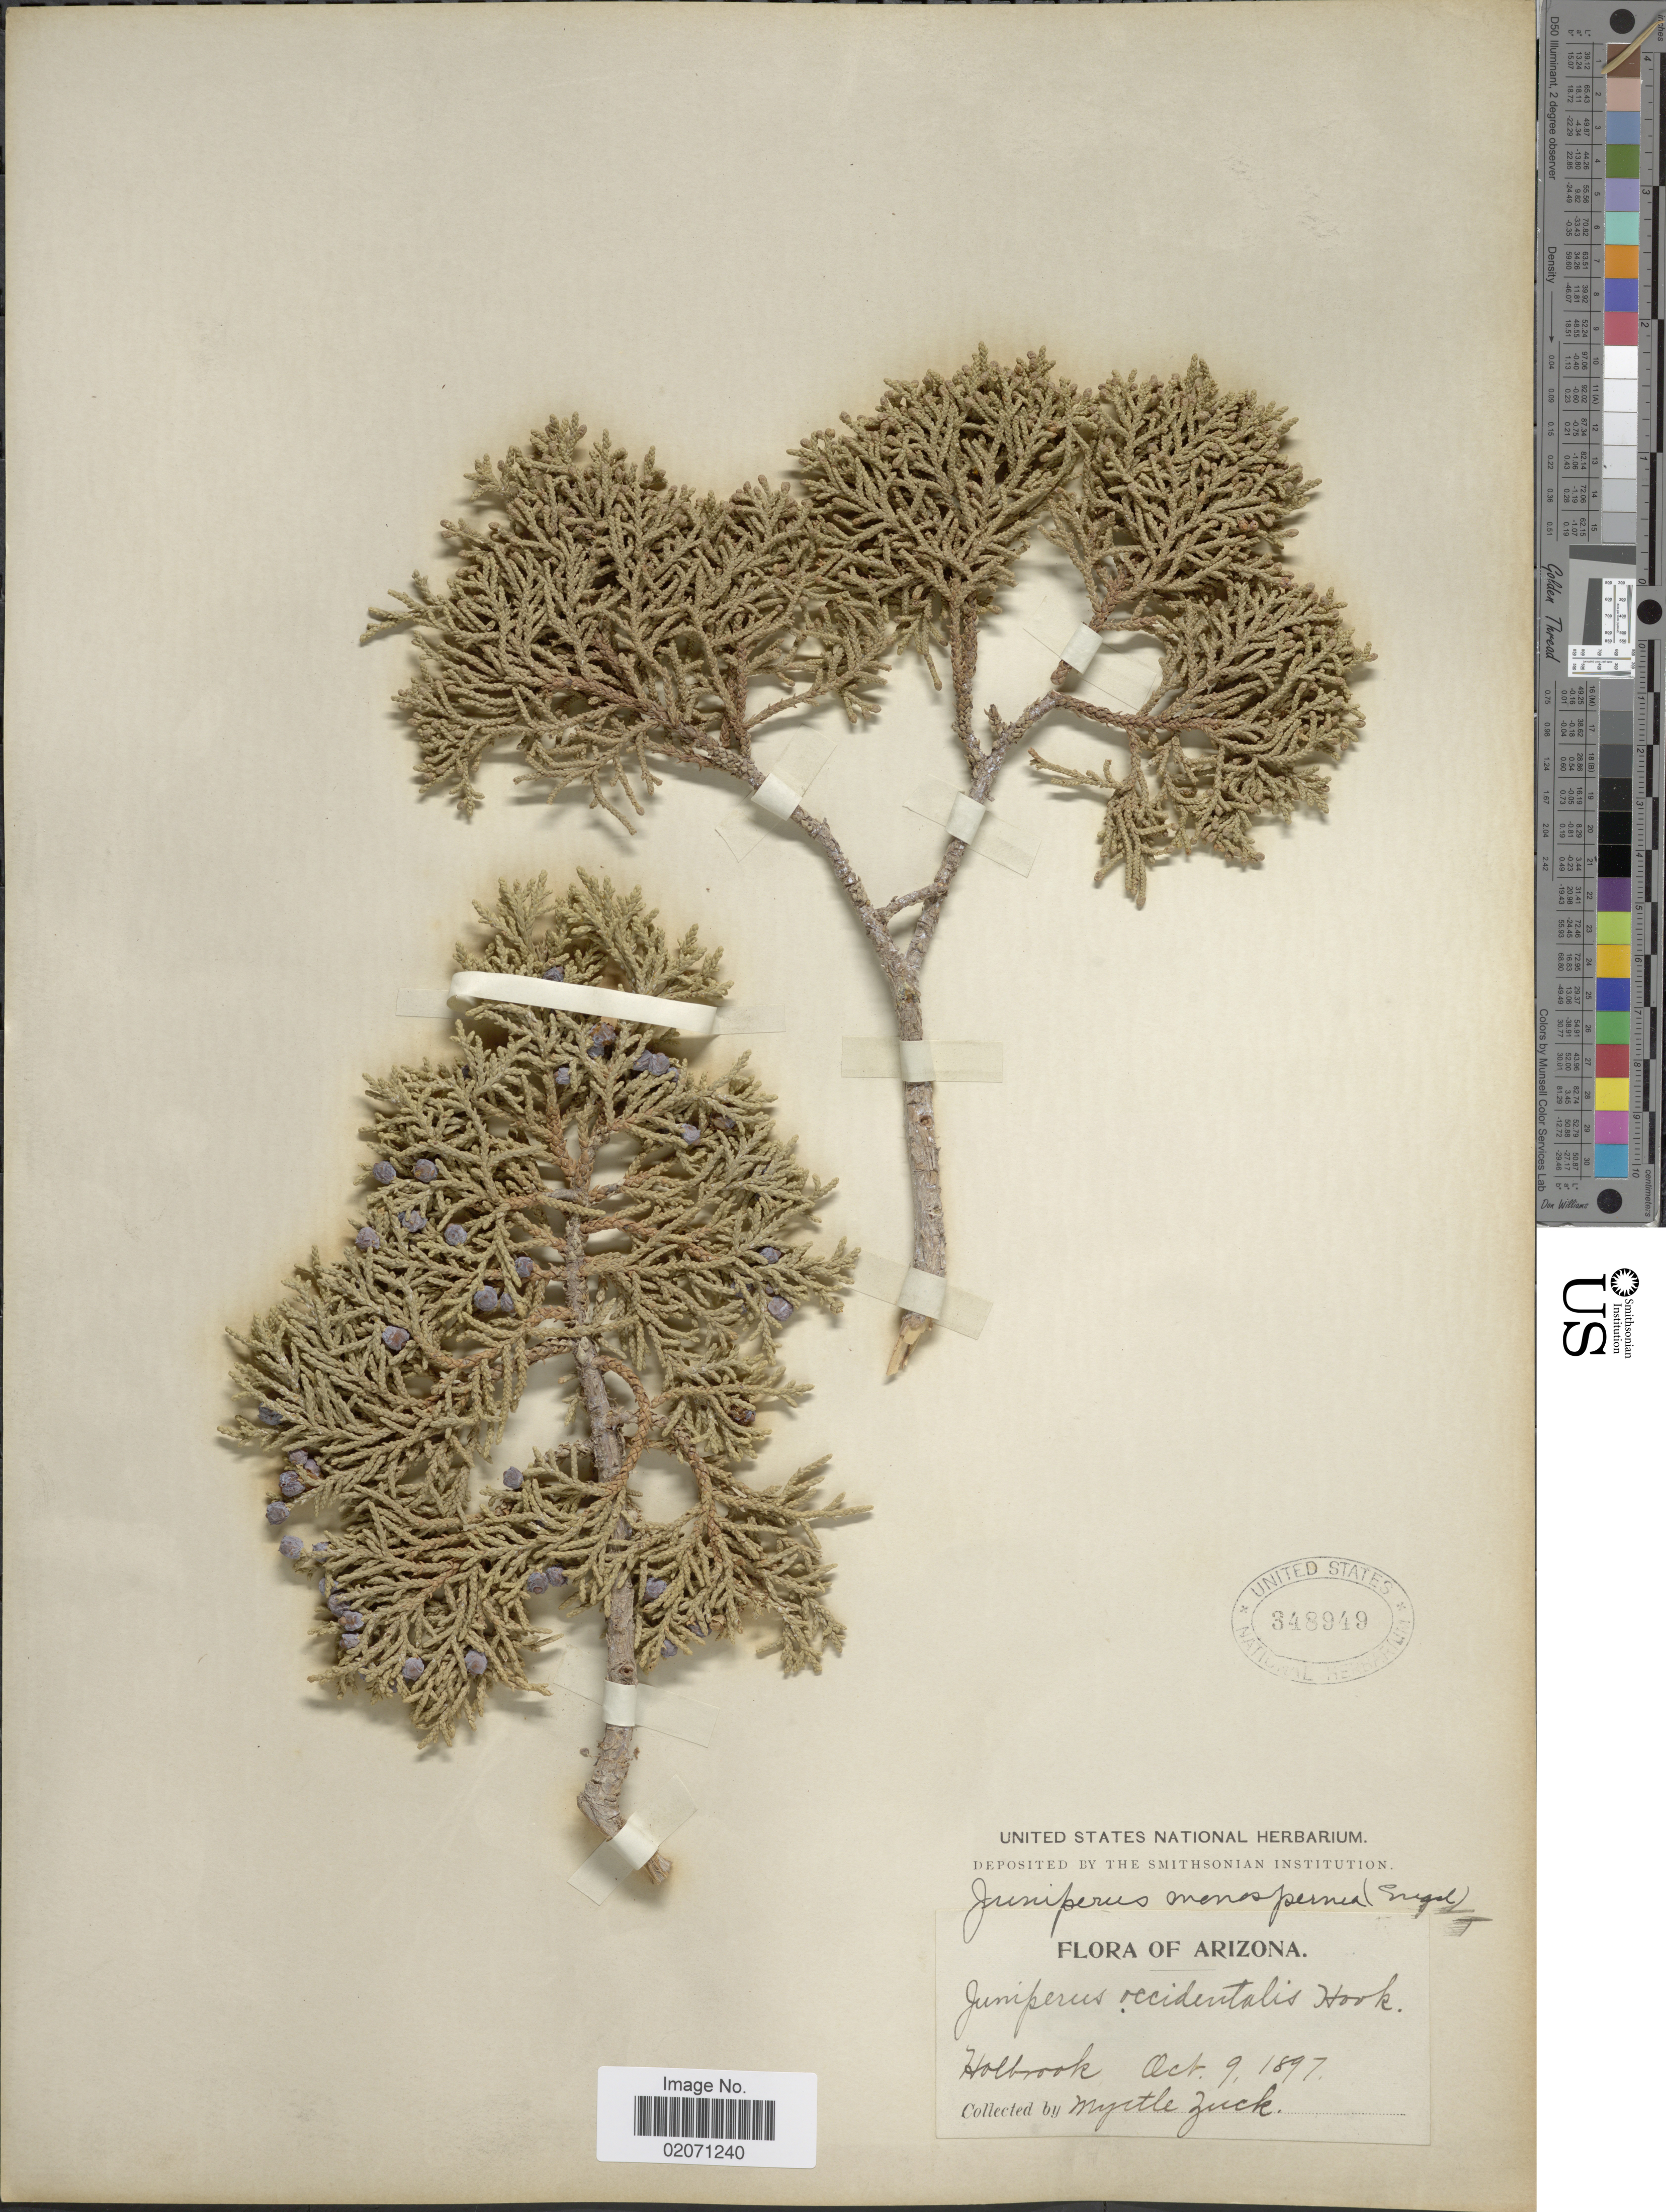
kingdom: Plantae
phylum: Tracheophyta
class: Pinopsida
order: Pinales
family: Cupressaceae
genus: Juniperus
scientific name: Juniperus monosperma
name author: (Engelm.) Sarg.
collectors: M. Zuck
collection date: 1897-10-09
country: United States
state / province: Arizona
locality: Holbrook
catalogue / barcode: US 348949